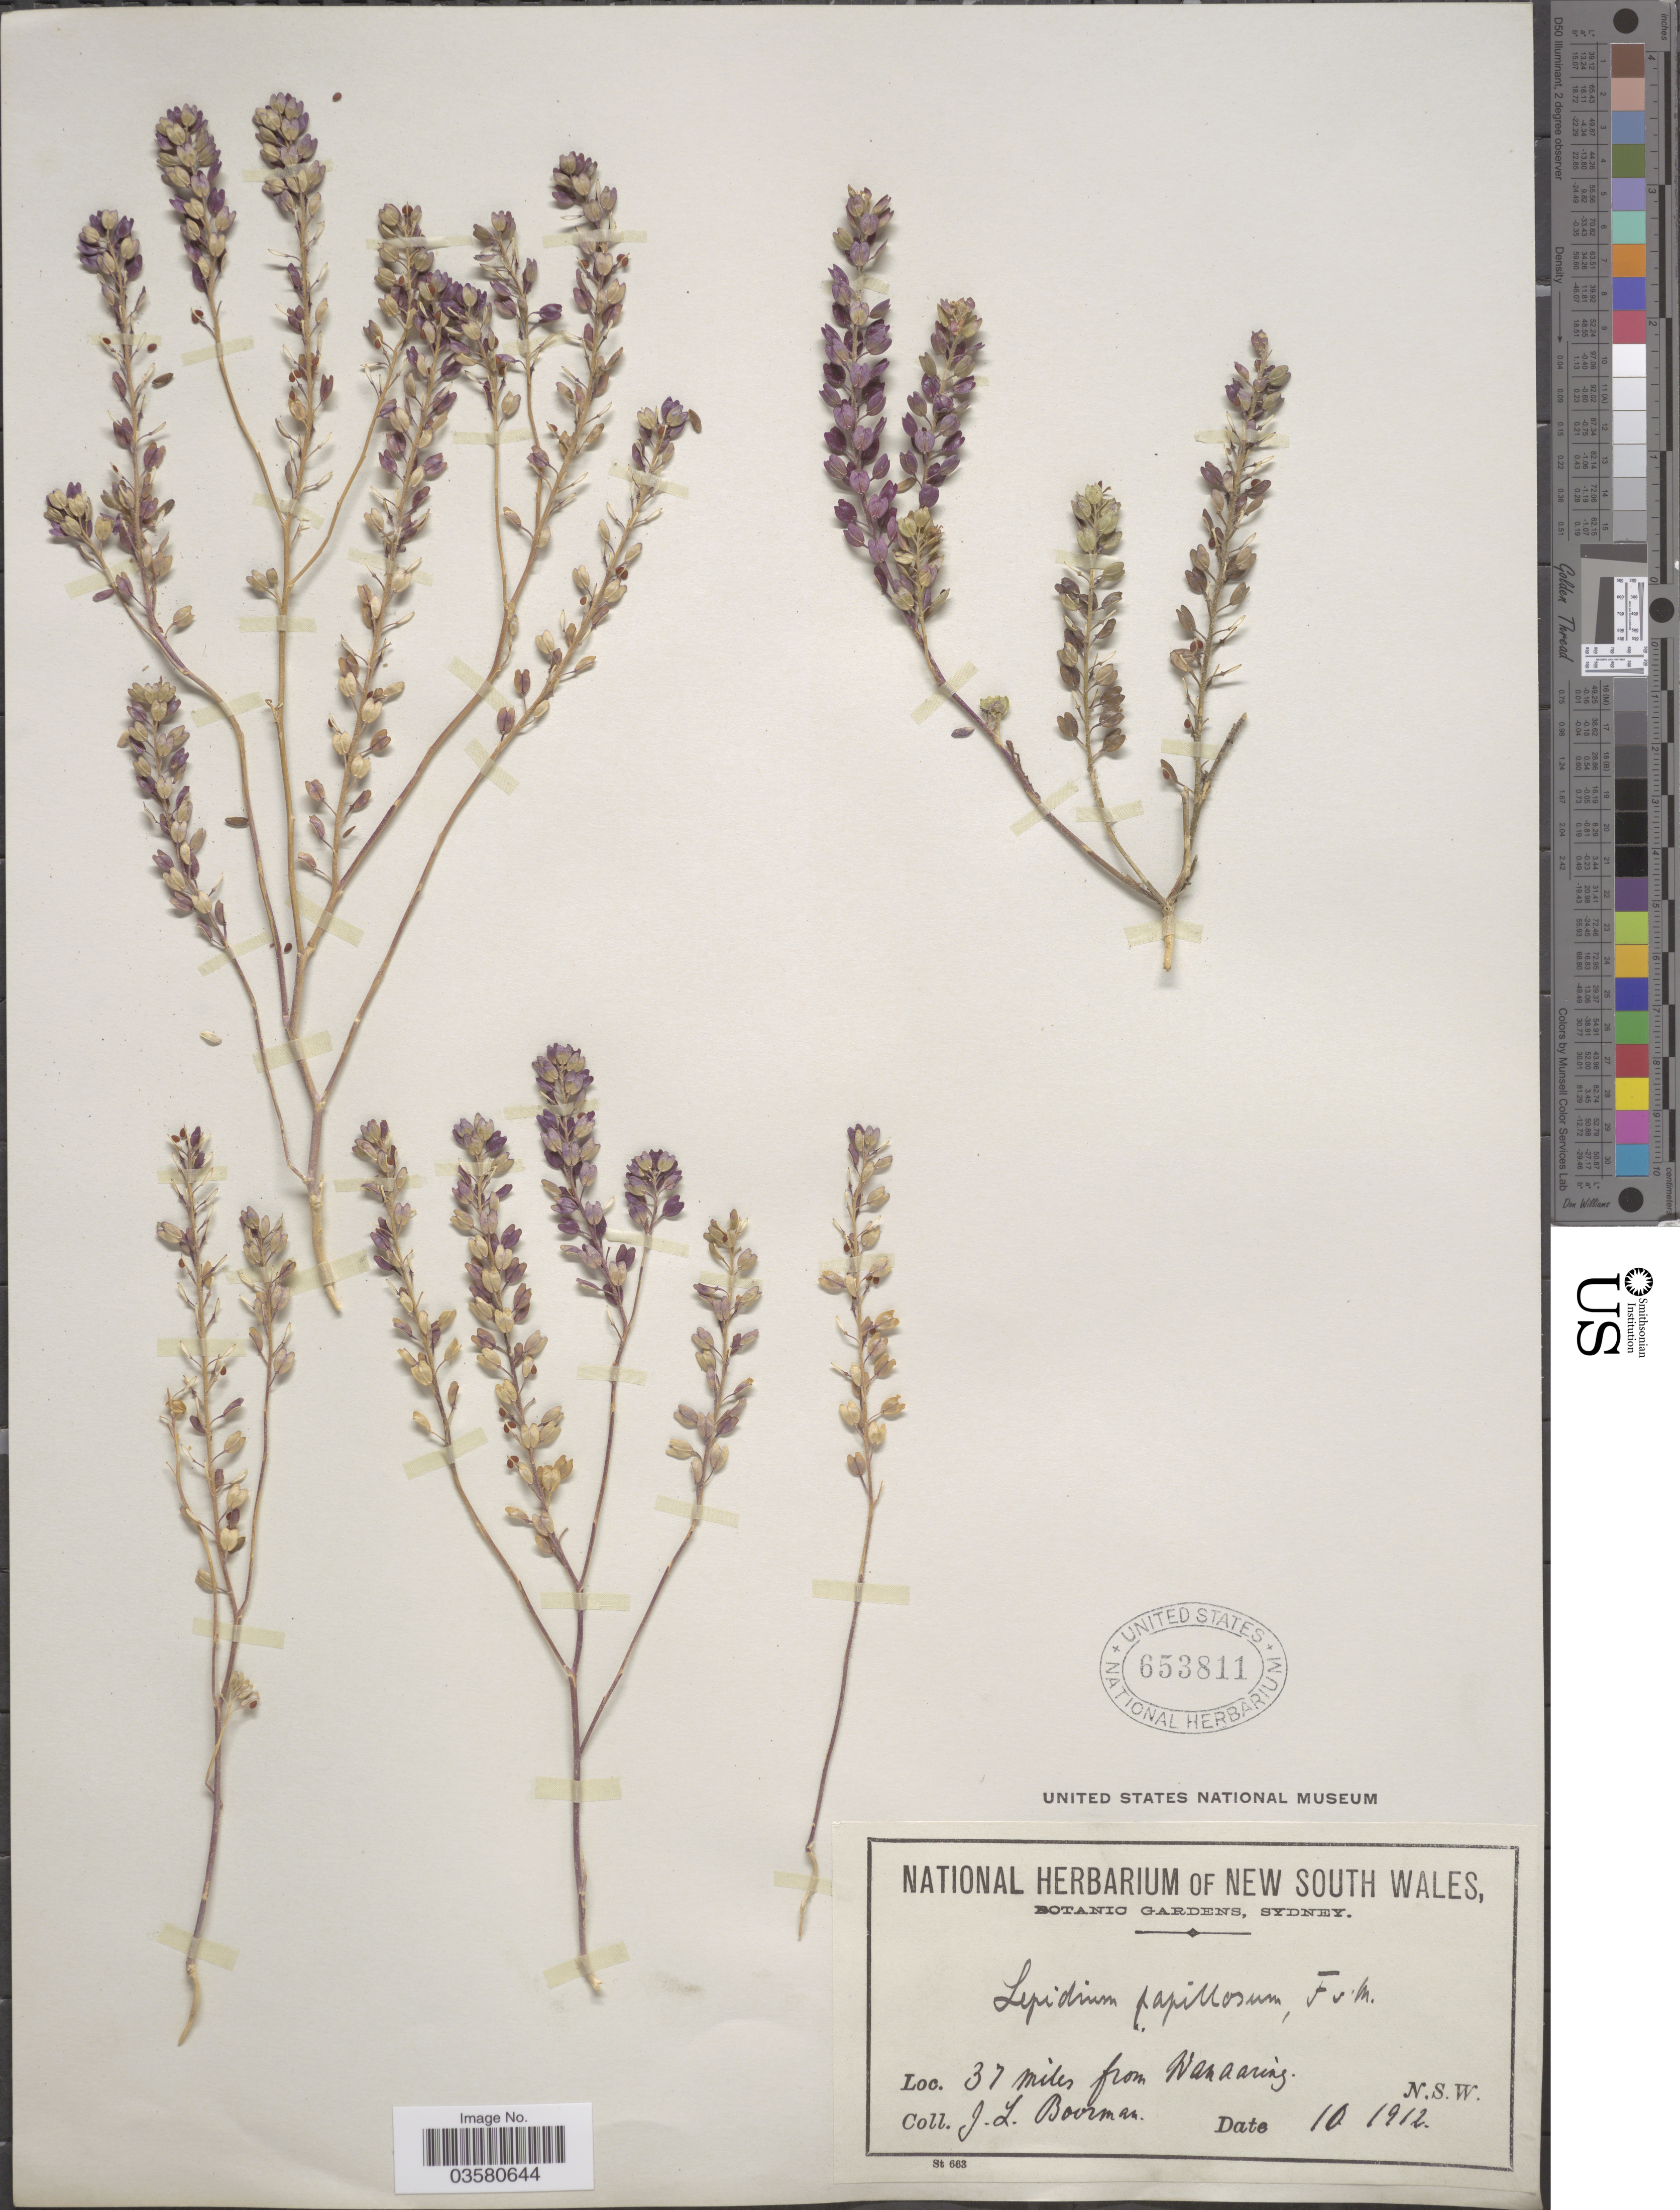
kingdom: Plantae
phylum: Tracheophyta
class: Magnoliopsida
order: Brassicales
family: Brassicaceae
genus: Lepidium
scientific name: Lepidium papillosum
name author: F. Mull.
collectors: J. Boorman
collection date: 1912-10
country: Australia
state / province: New South Wales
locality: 37 miles from Wanaaring.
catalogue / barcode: US 653811